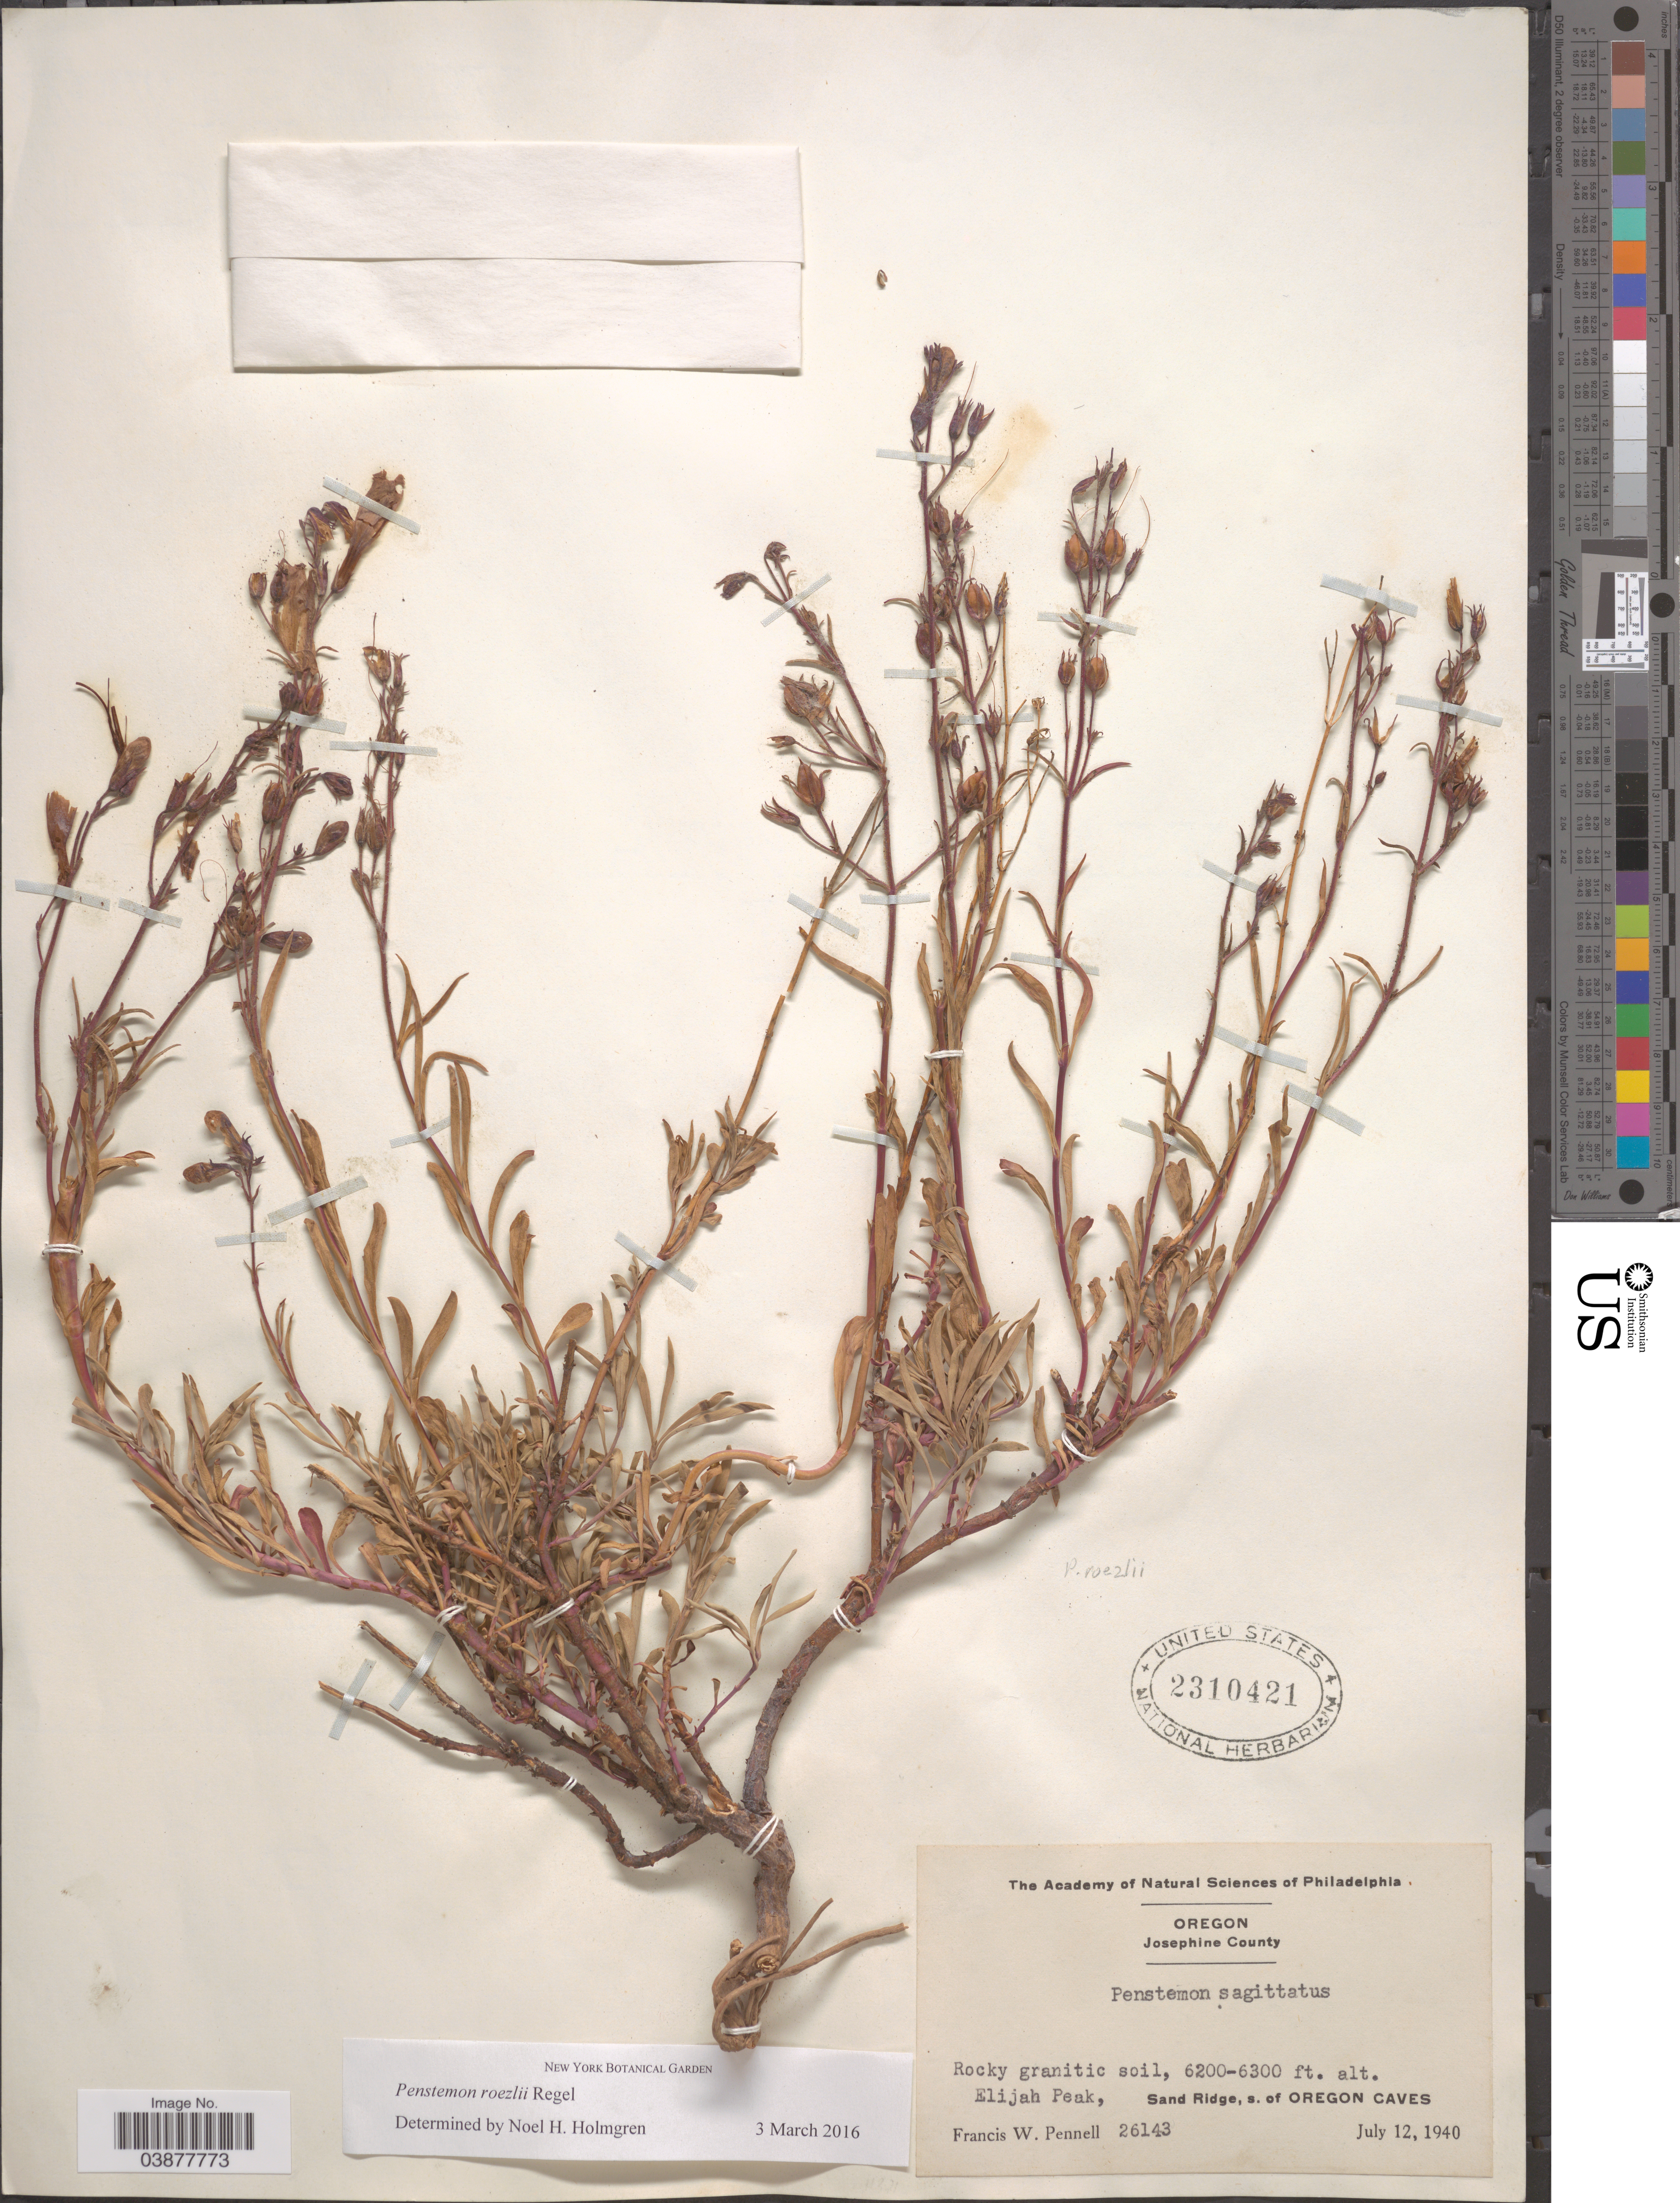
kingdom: Plantae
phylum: Tracheophyta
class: Magnoliopsida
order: Lamiales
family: Plantaginaceae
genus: Penstemon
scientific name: Penstemon roezlii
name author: Regel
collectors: F. W. Pennell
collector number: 26143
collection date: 1940-07-12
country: United States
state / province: Oregon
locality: Josephine County. Elijah Peak, Sand Ridge, s. of Oregon Caves.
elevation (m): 1890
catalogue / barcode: US 2310421